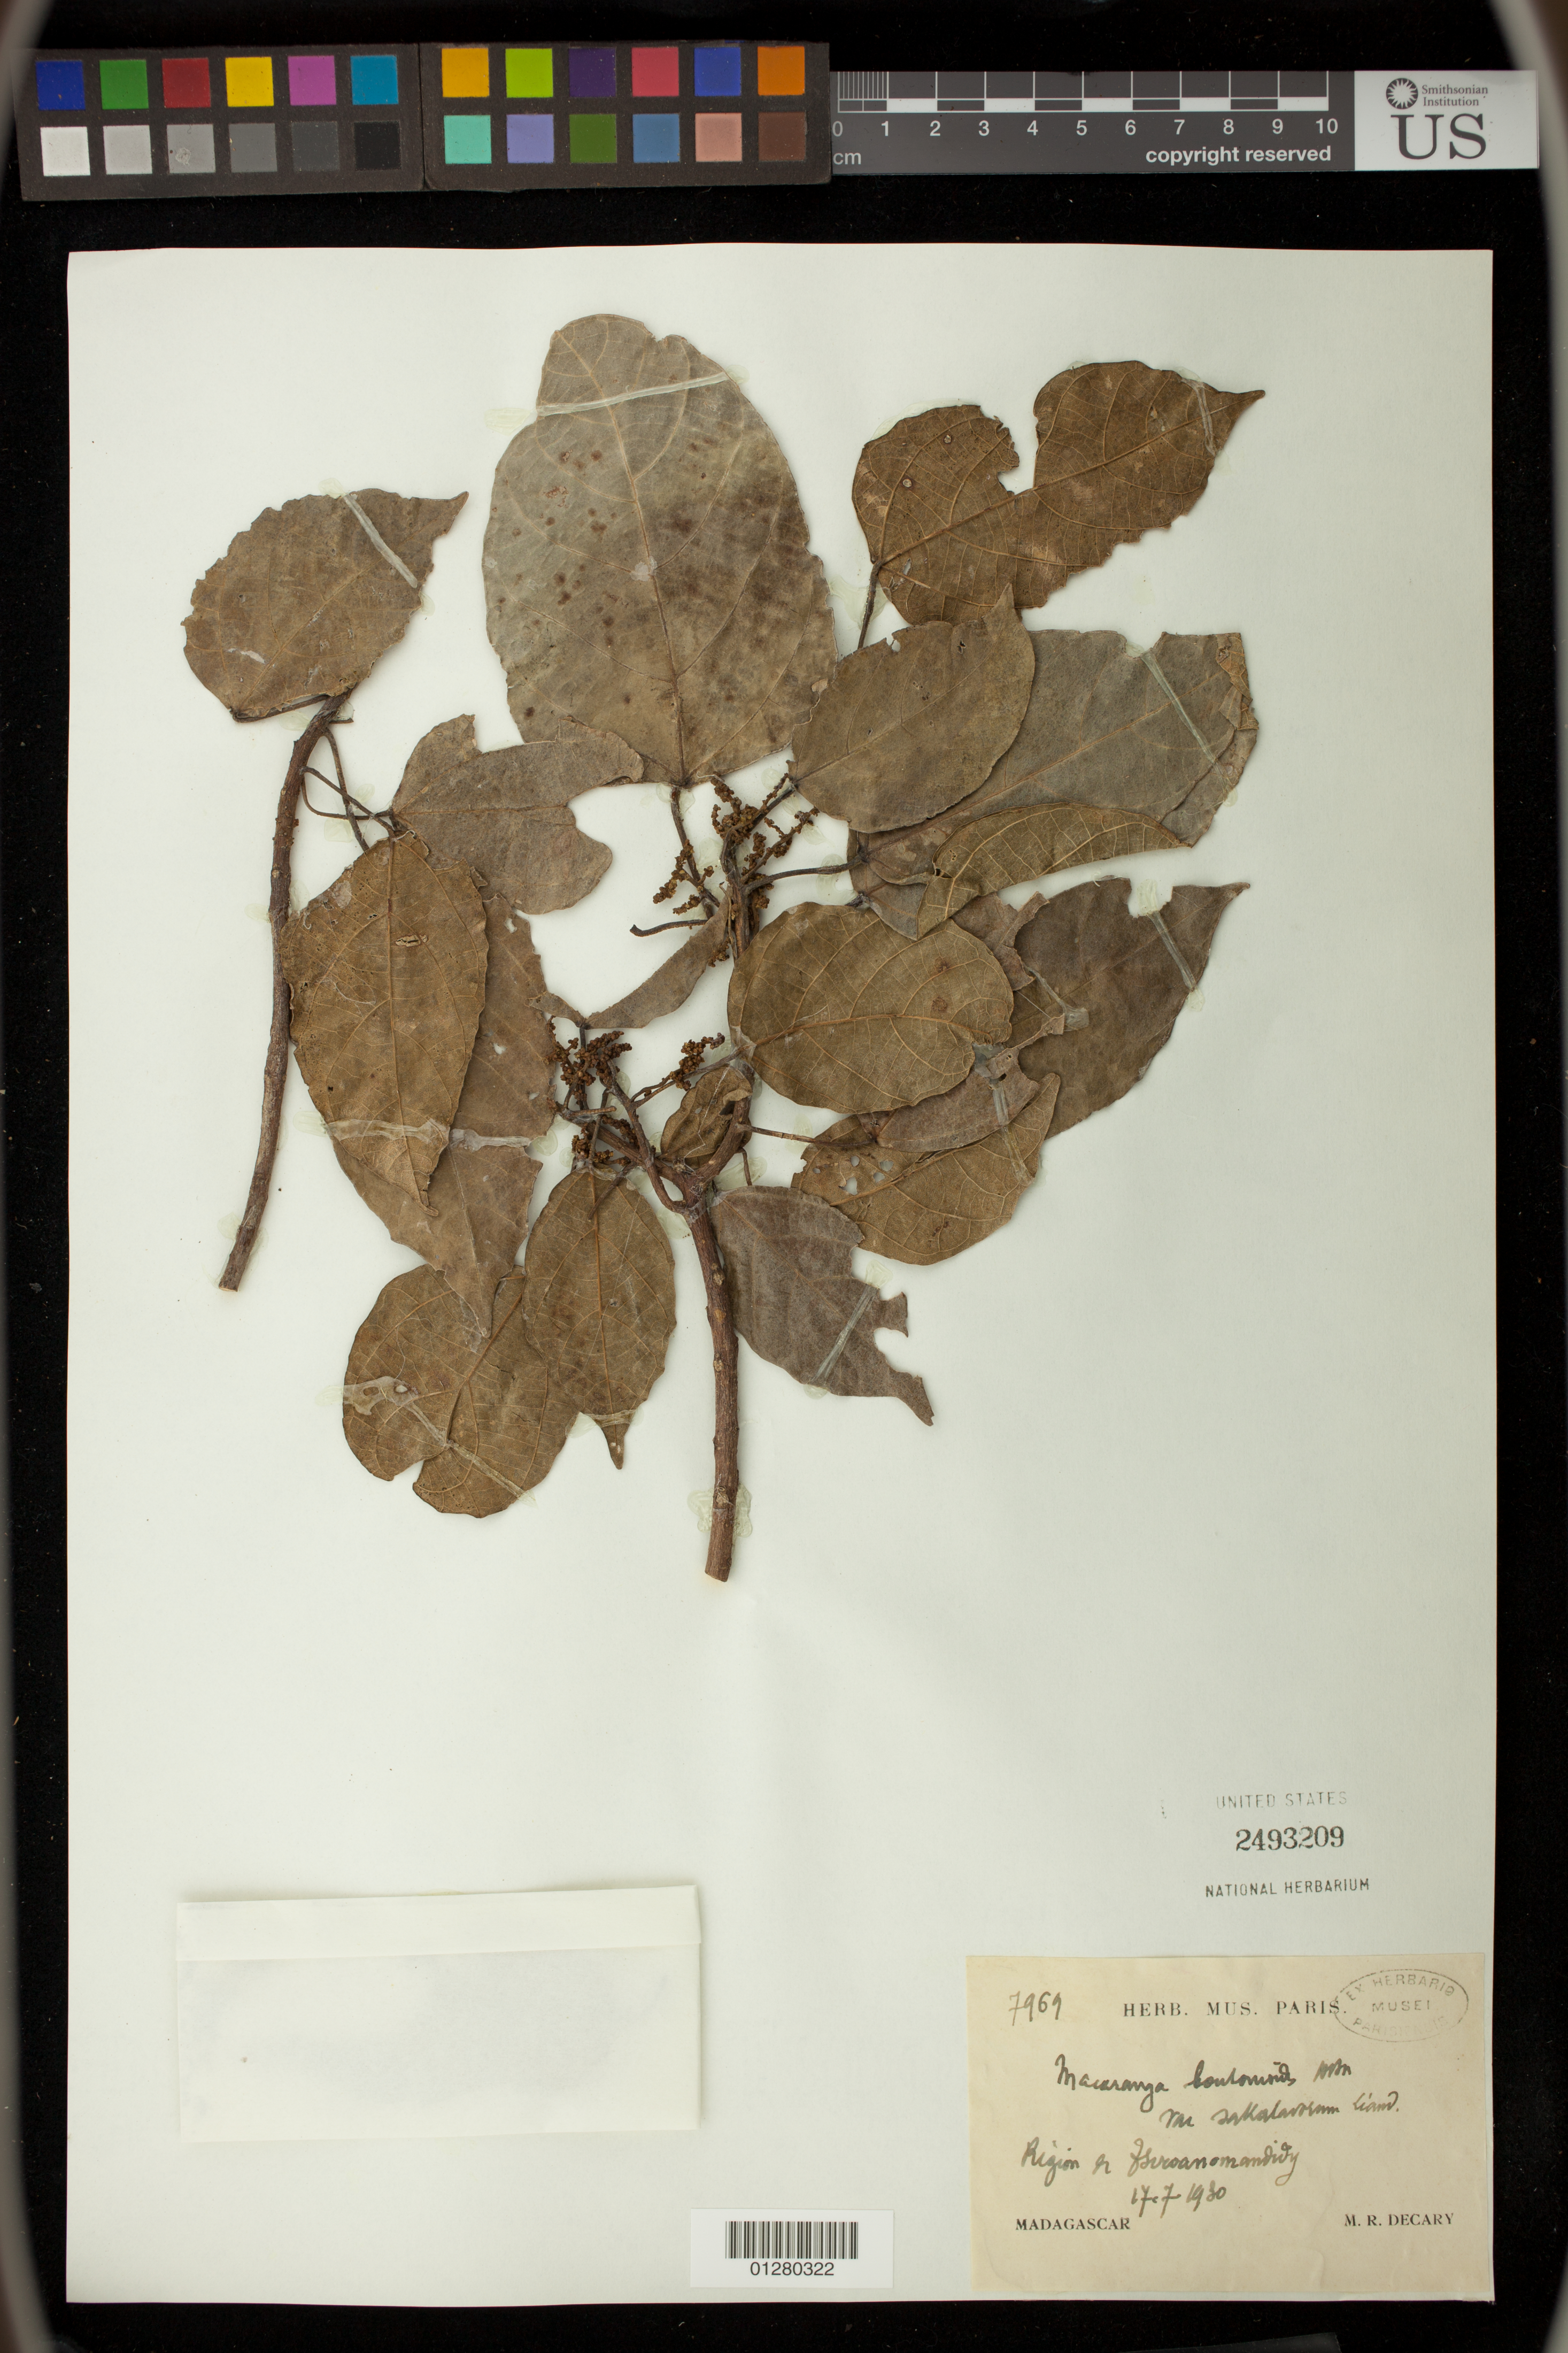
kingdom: Plantae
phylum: Tracheophyta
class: Magnoliopsida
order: Malpighiales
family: Euphorbiaceae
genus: Macaranga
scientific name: Macaranga boutonioides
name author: Baill.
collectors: M. Decary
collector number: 7964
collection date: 1930-07-17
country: Madagascar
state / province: Bongolava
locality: Rigion of Tsiroanomandidy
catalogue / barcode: US 2493209